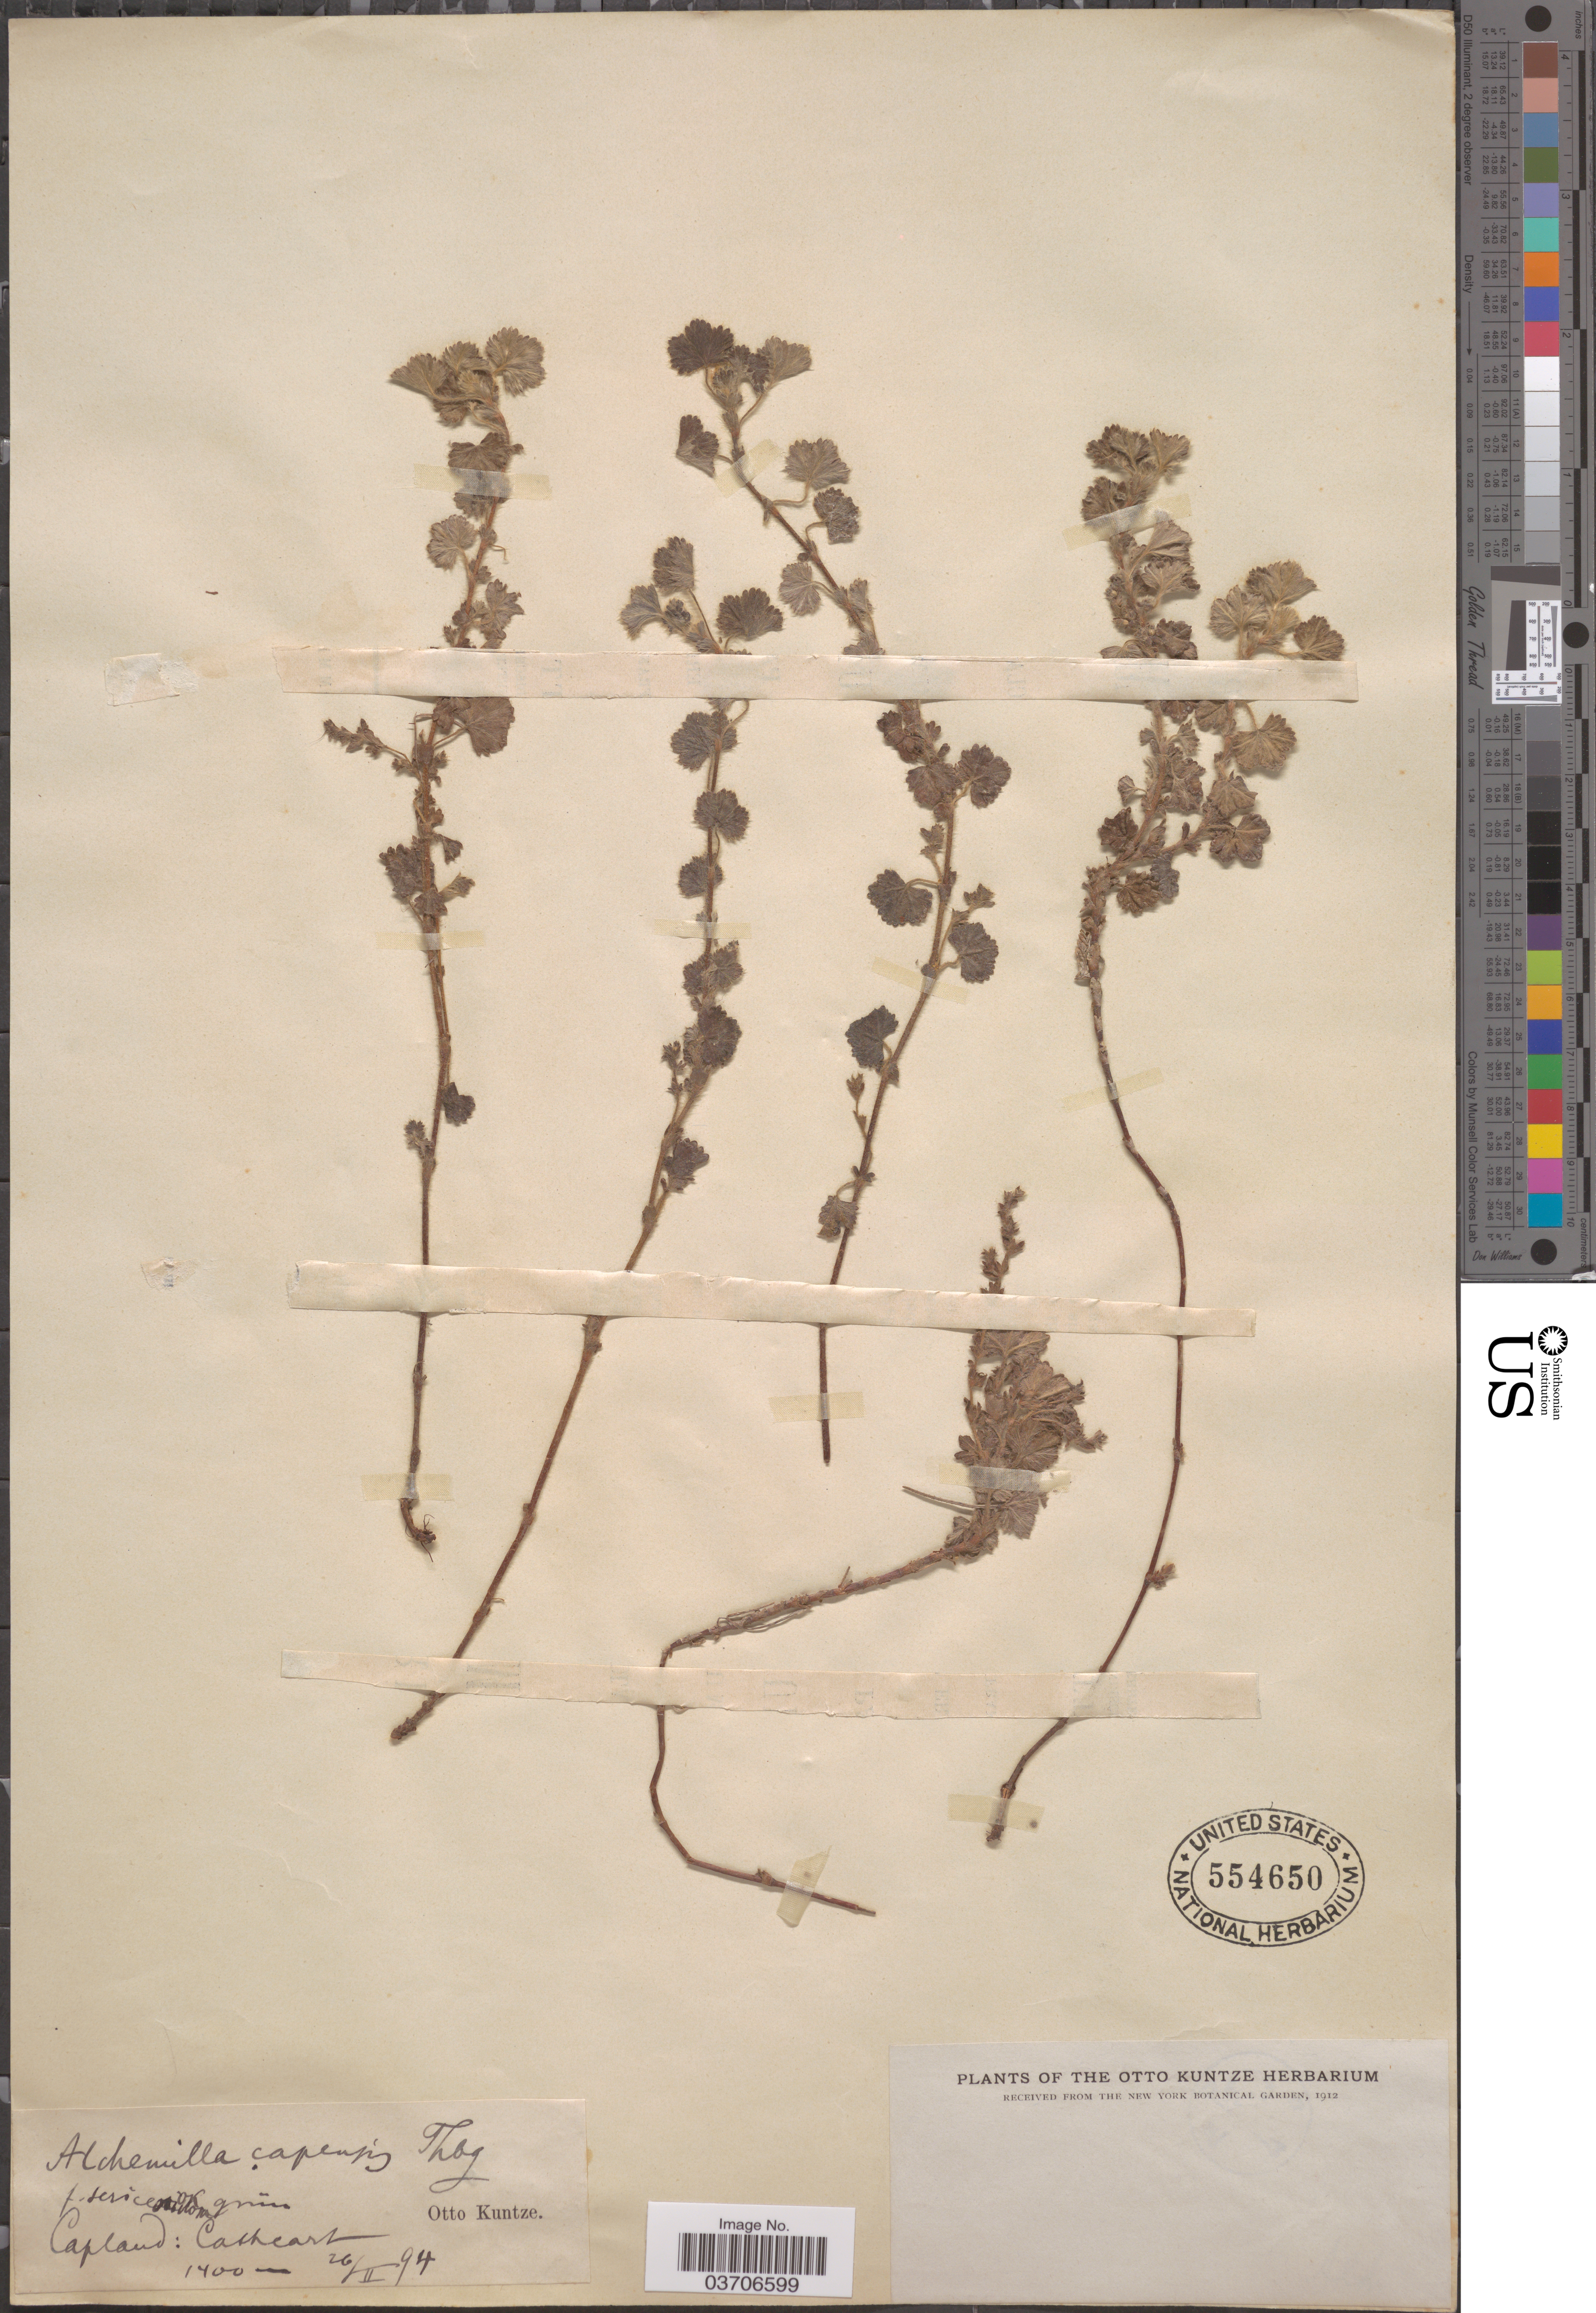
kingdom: Plantae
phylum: Tracheophyta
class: Magnoliopsida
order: Rosales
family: Rosaceae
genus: Alchemilla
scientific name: Alchemilla capensis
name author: Thunb.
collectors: C.E.O. Kuntze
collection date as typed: Transcribed d/m/y: 26/2/94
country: South Africa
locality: Capland: Cathcart.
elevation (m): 1400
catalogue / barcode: US 554650